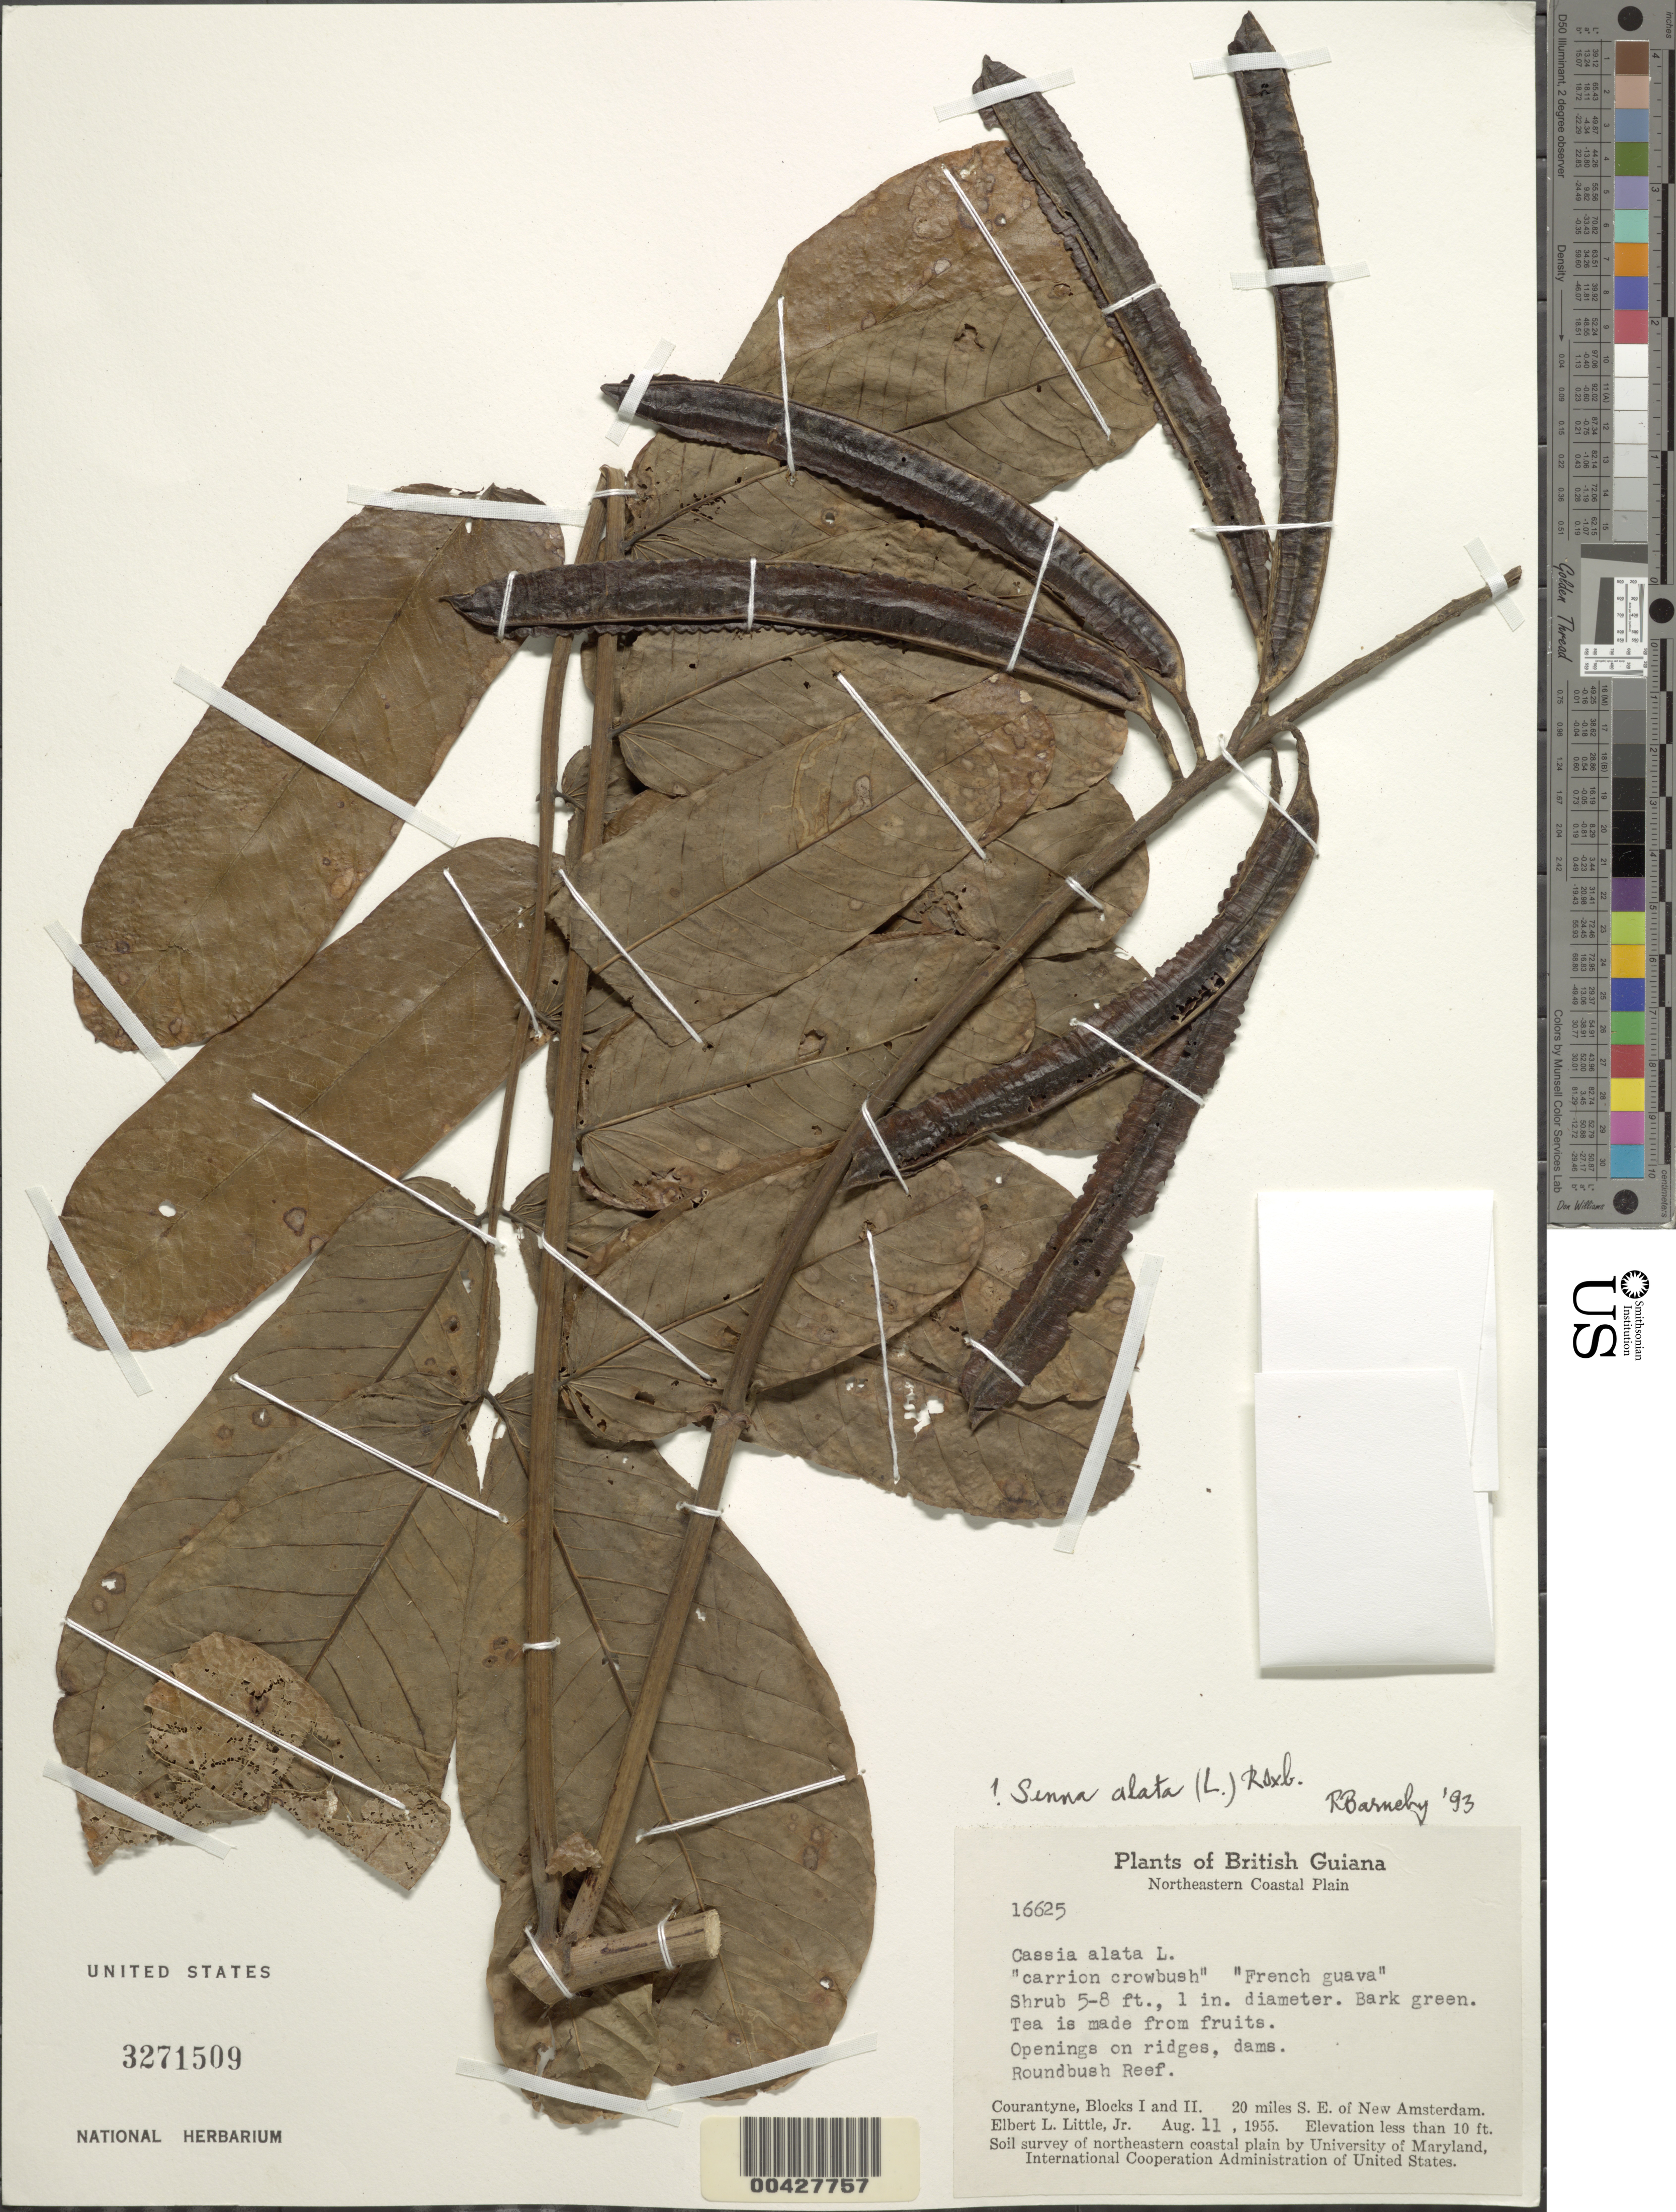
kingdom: Plantae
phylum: Tracheophyta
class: Magnoliopsida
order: Fabales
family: Fabaceae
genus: Senna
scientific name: Senna alata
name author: (L.) Roxb.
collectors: E. L. Little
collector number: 16625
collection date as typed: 11 Aug 1955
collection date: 1955-08-11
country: Guyana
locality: Se of new amsterdam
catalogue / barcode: US 3271509